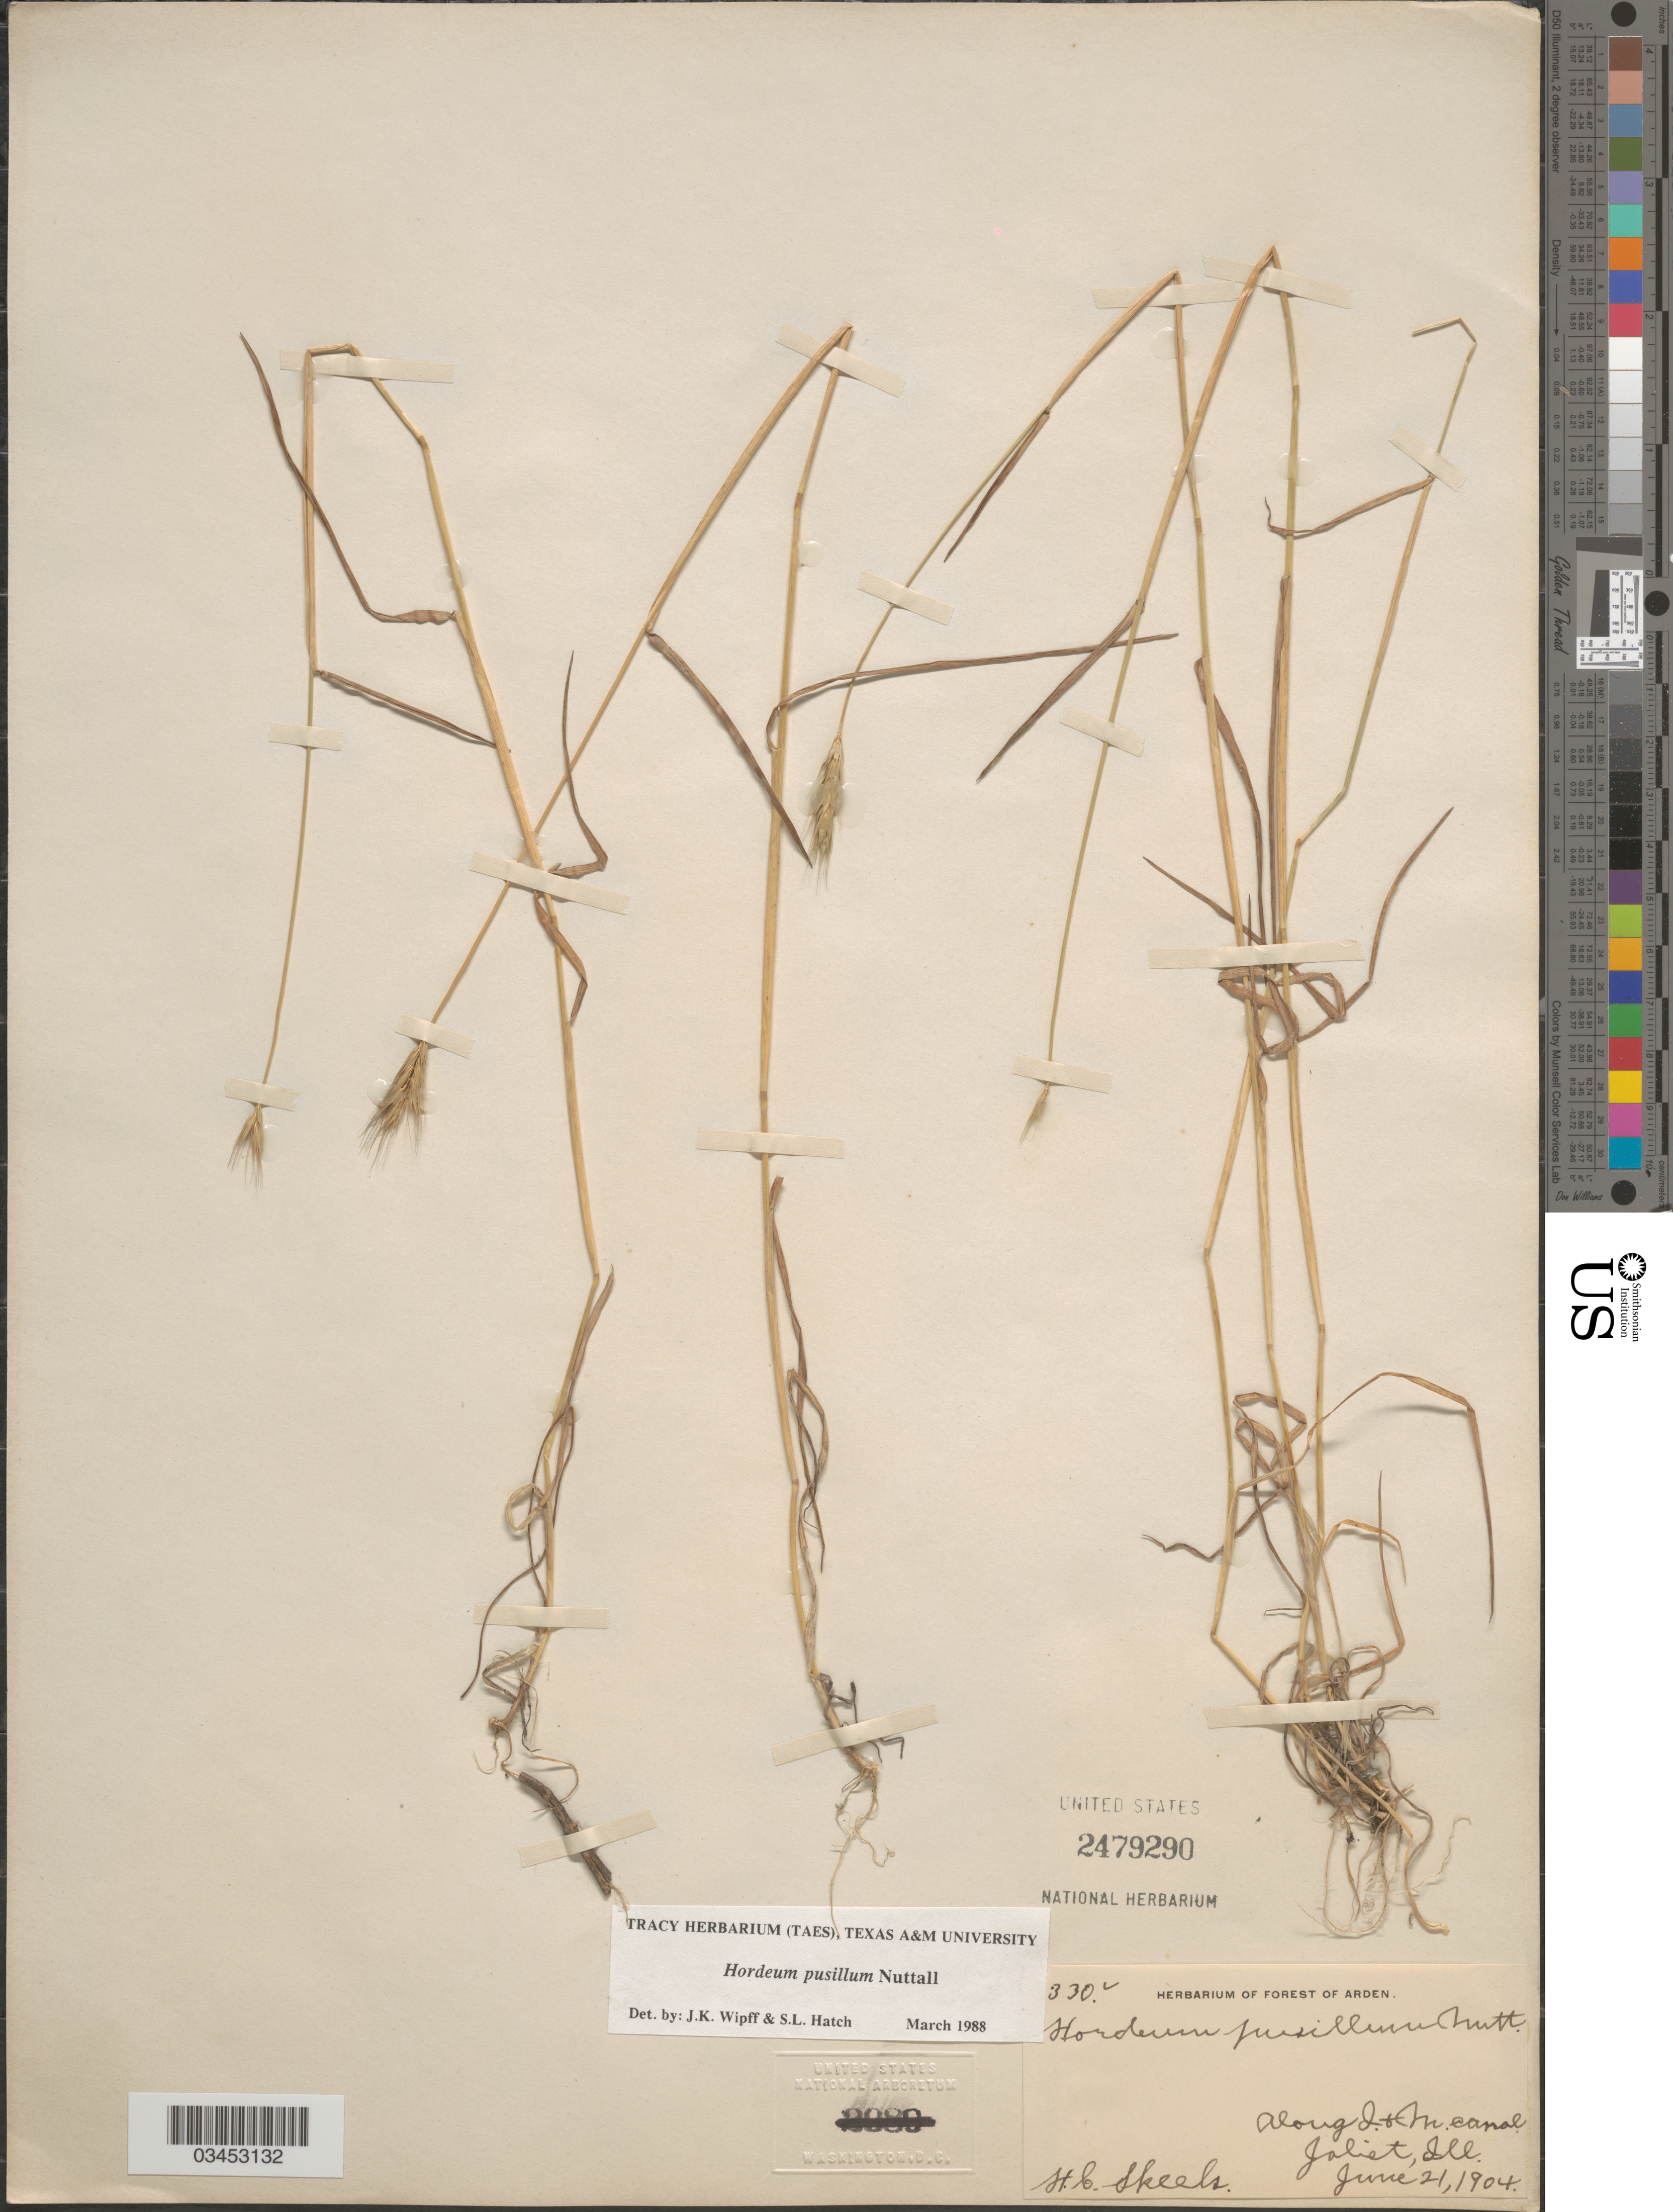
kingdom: Plantae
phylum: Tracheophyta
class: Liliopsida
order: Poales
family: Poaceae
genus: Hordeum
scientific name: Hordeum pusillum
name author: Nutt.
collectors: H. Skeels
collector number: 330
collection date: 1904-06-21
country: United States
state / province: Illinois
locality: Along J. + M. canal. Joliet.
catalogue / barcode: US 2479290